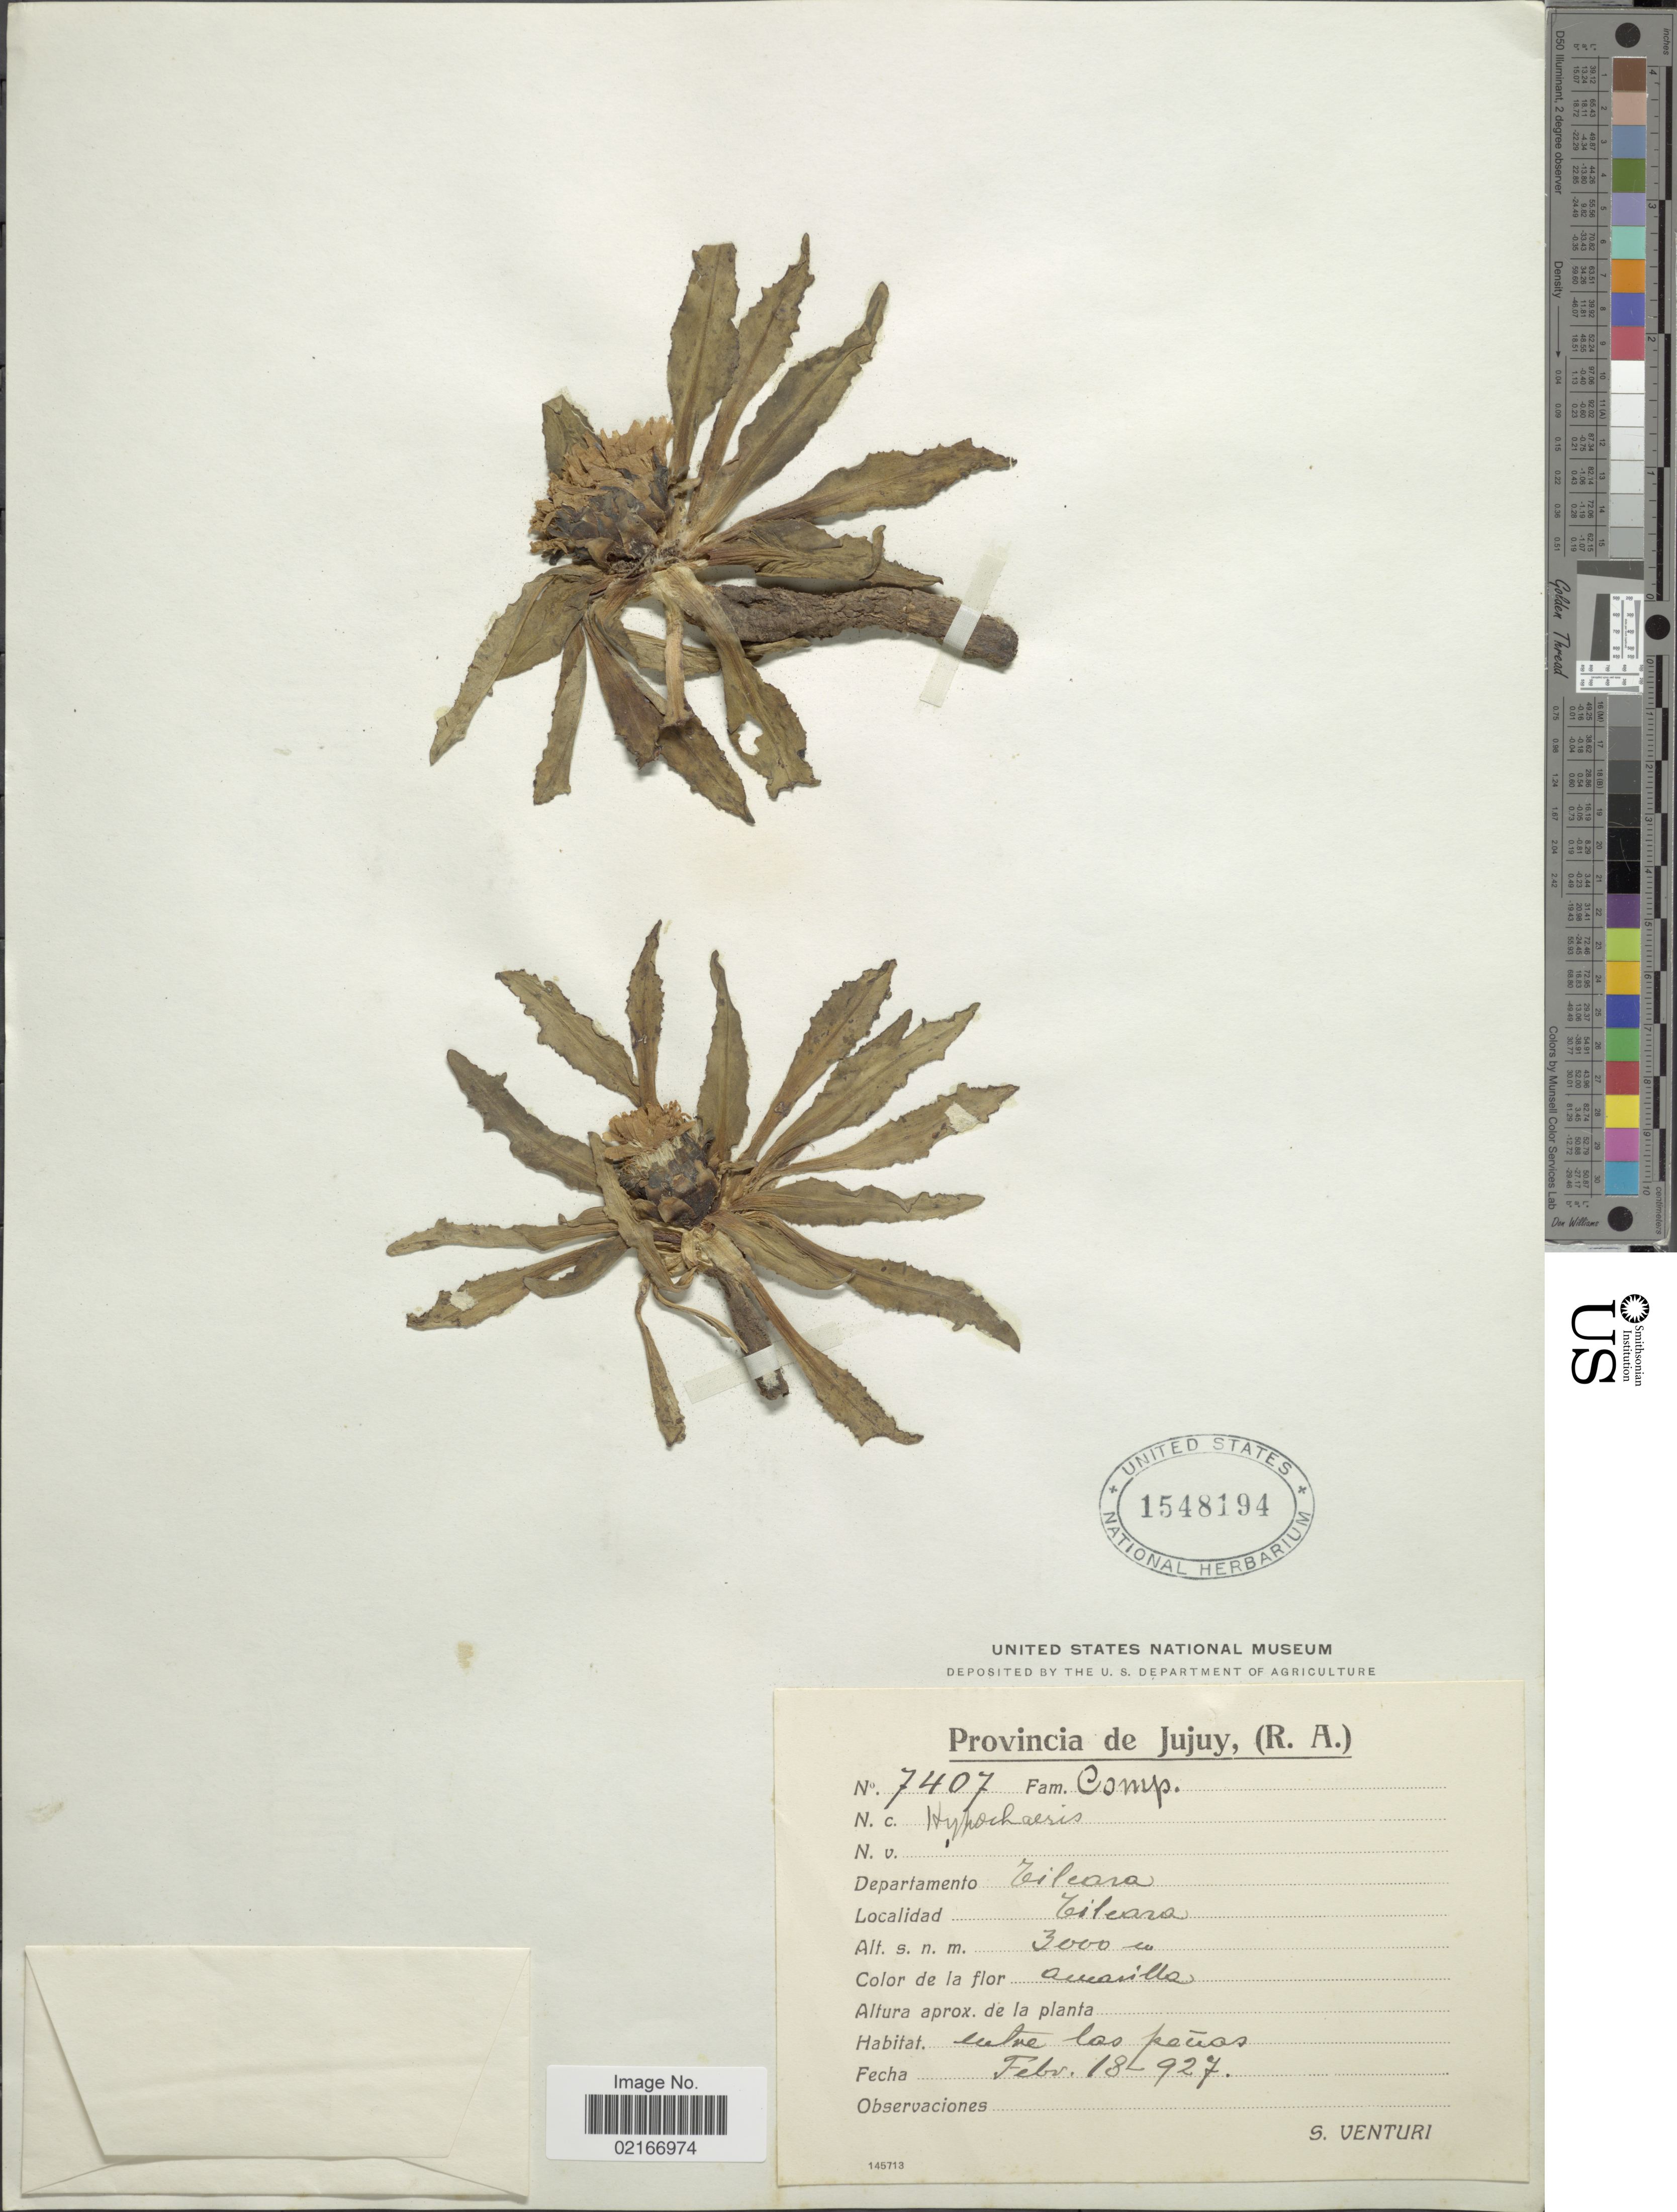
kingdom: Plantae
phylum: Tracheophyta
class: Magnoliopsida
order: Asterales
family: Asteraceae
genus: Hypochaeris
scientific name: Hypochaeris sp.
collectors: S. Venturi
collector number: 7407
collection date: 1927-02-18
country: Argentina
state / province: Jujuy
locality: Departamento Tilcara. Tilcara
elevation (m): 3000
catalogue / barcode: US 1548194